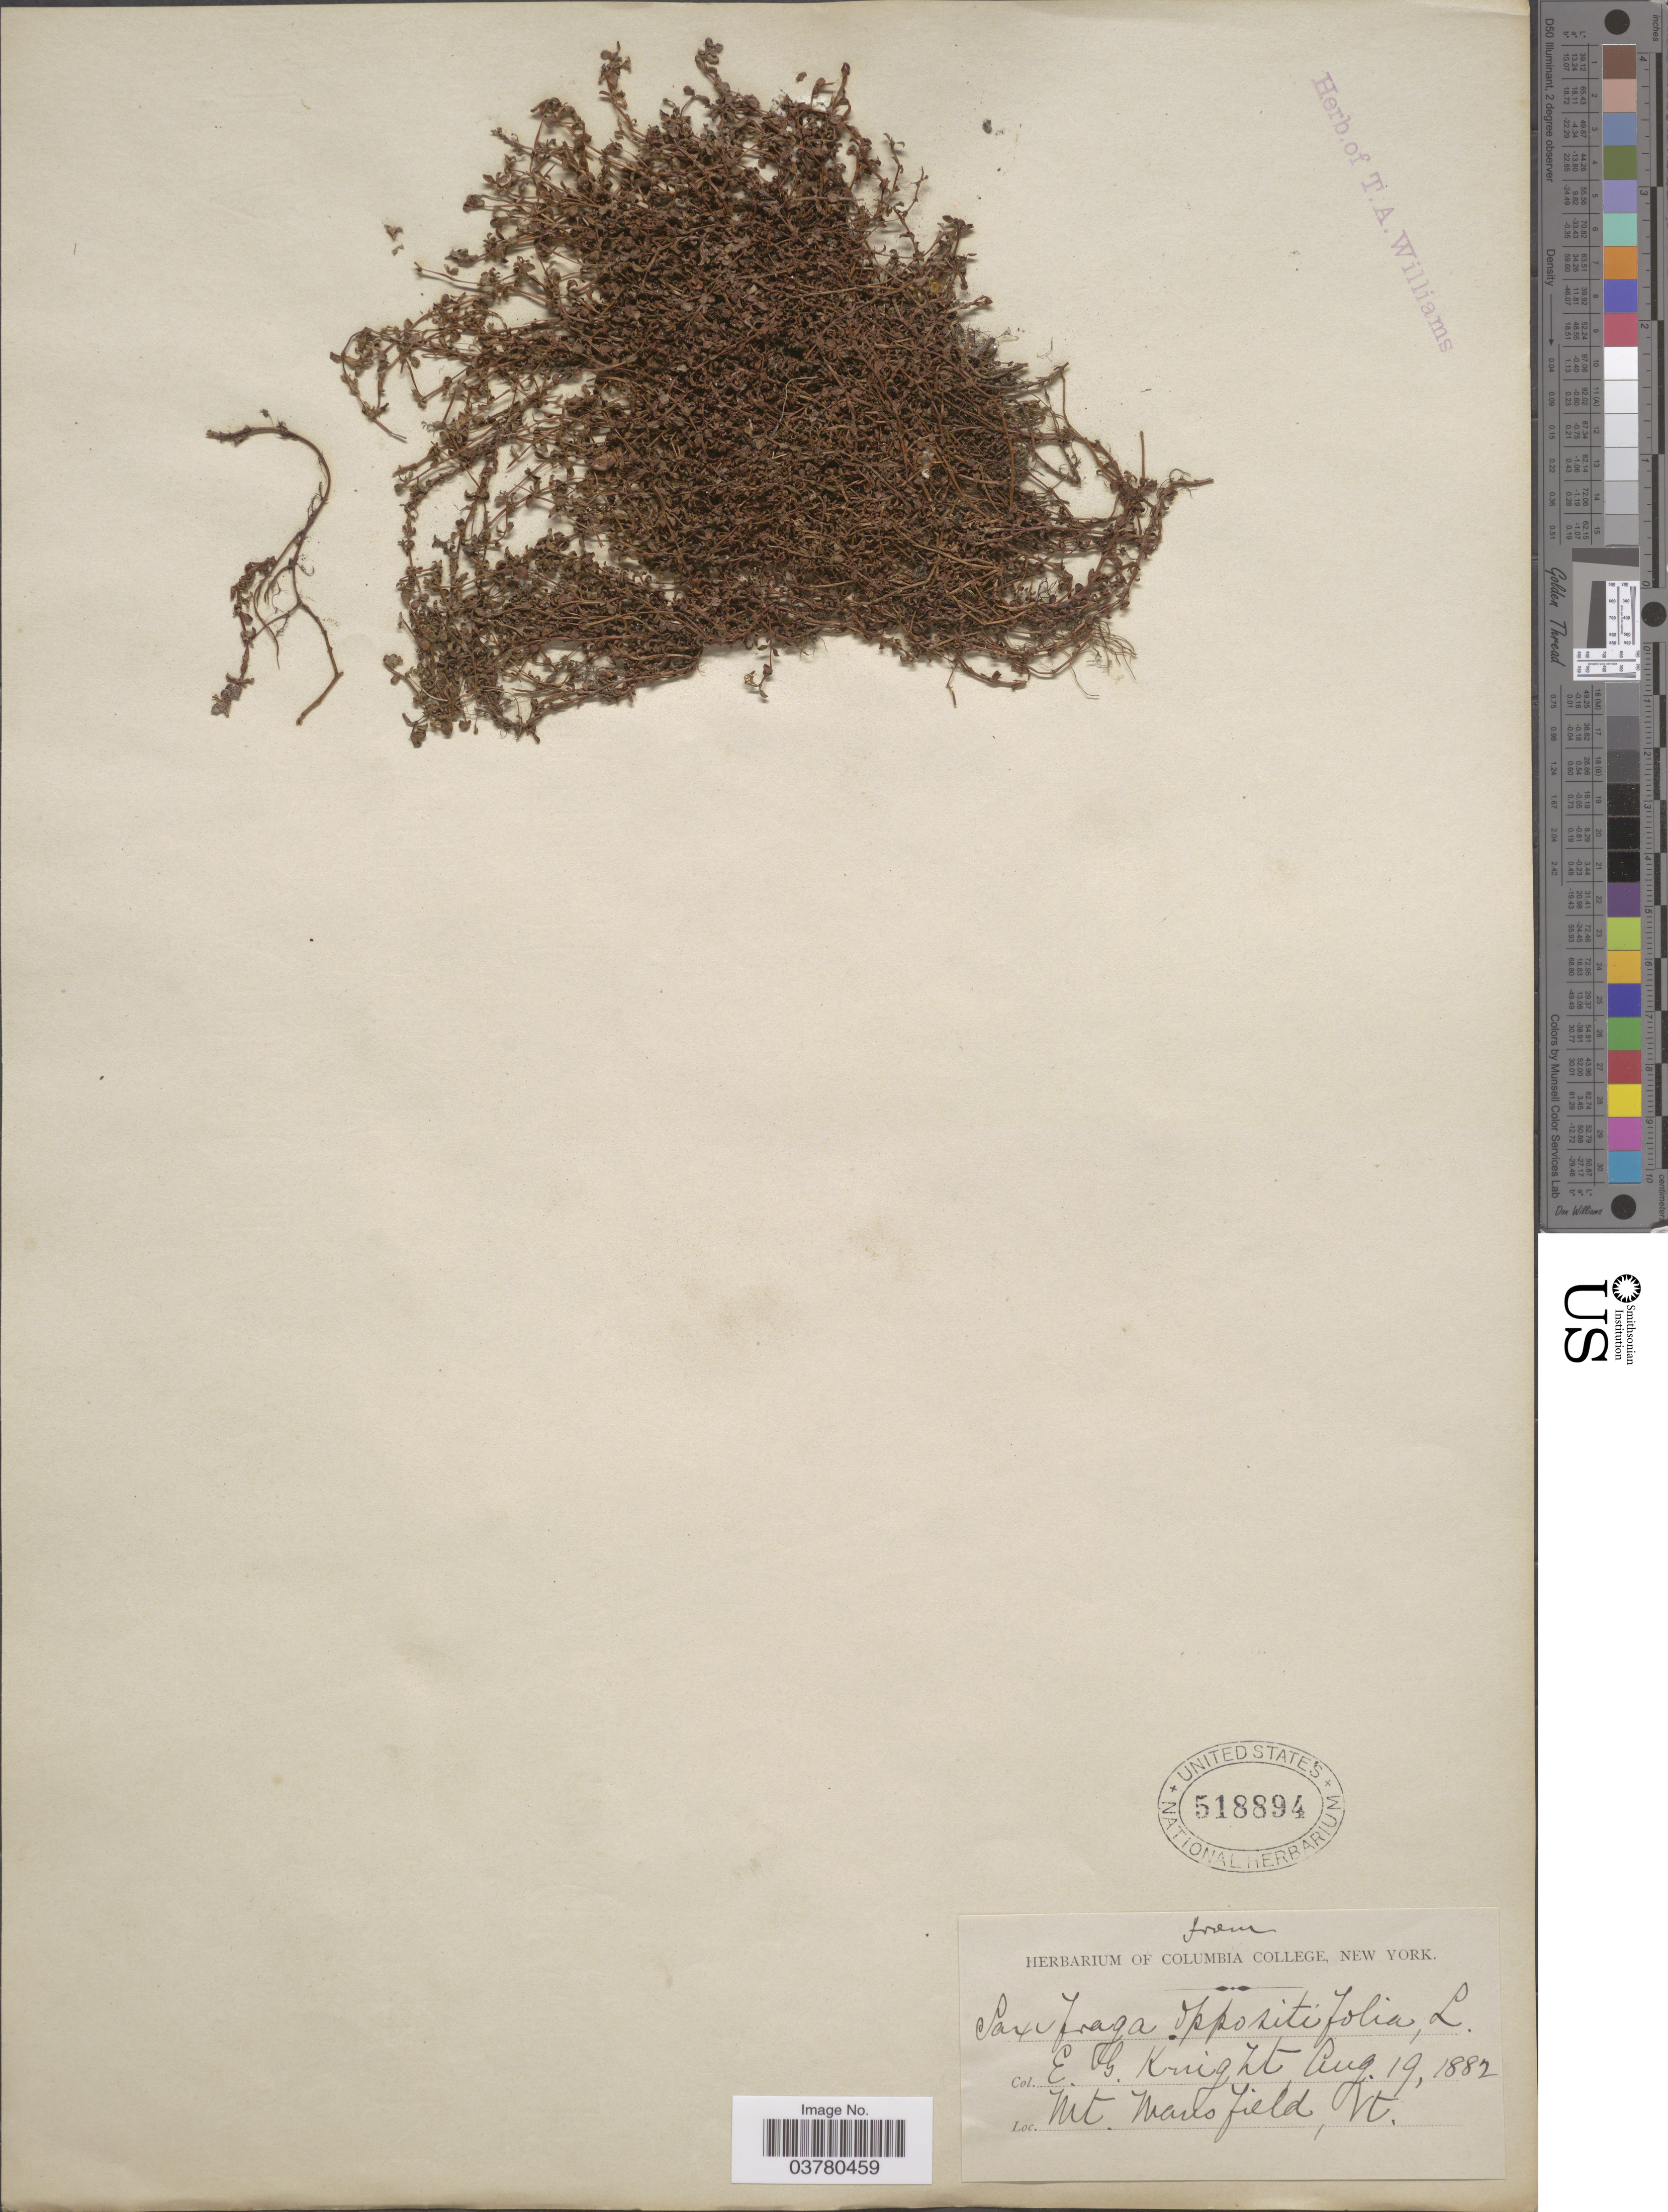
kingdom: Plantae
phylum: Tracheophyta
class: Magnoliopsida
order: Saxifragales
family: Saxifragaceae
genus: Saxifraga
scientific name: Saxifraga oppositifolia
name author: L.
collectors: E. Knight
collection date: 1882-08-19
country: United States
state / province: Vermont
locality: Mt. Mansfield.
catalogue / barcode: US 518894